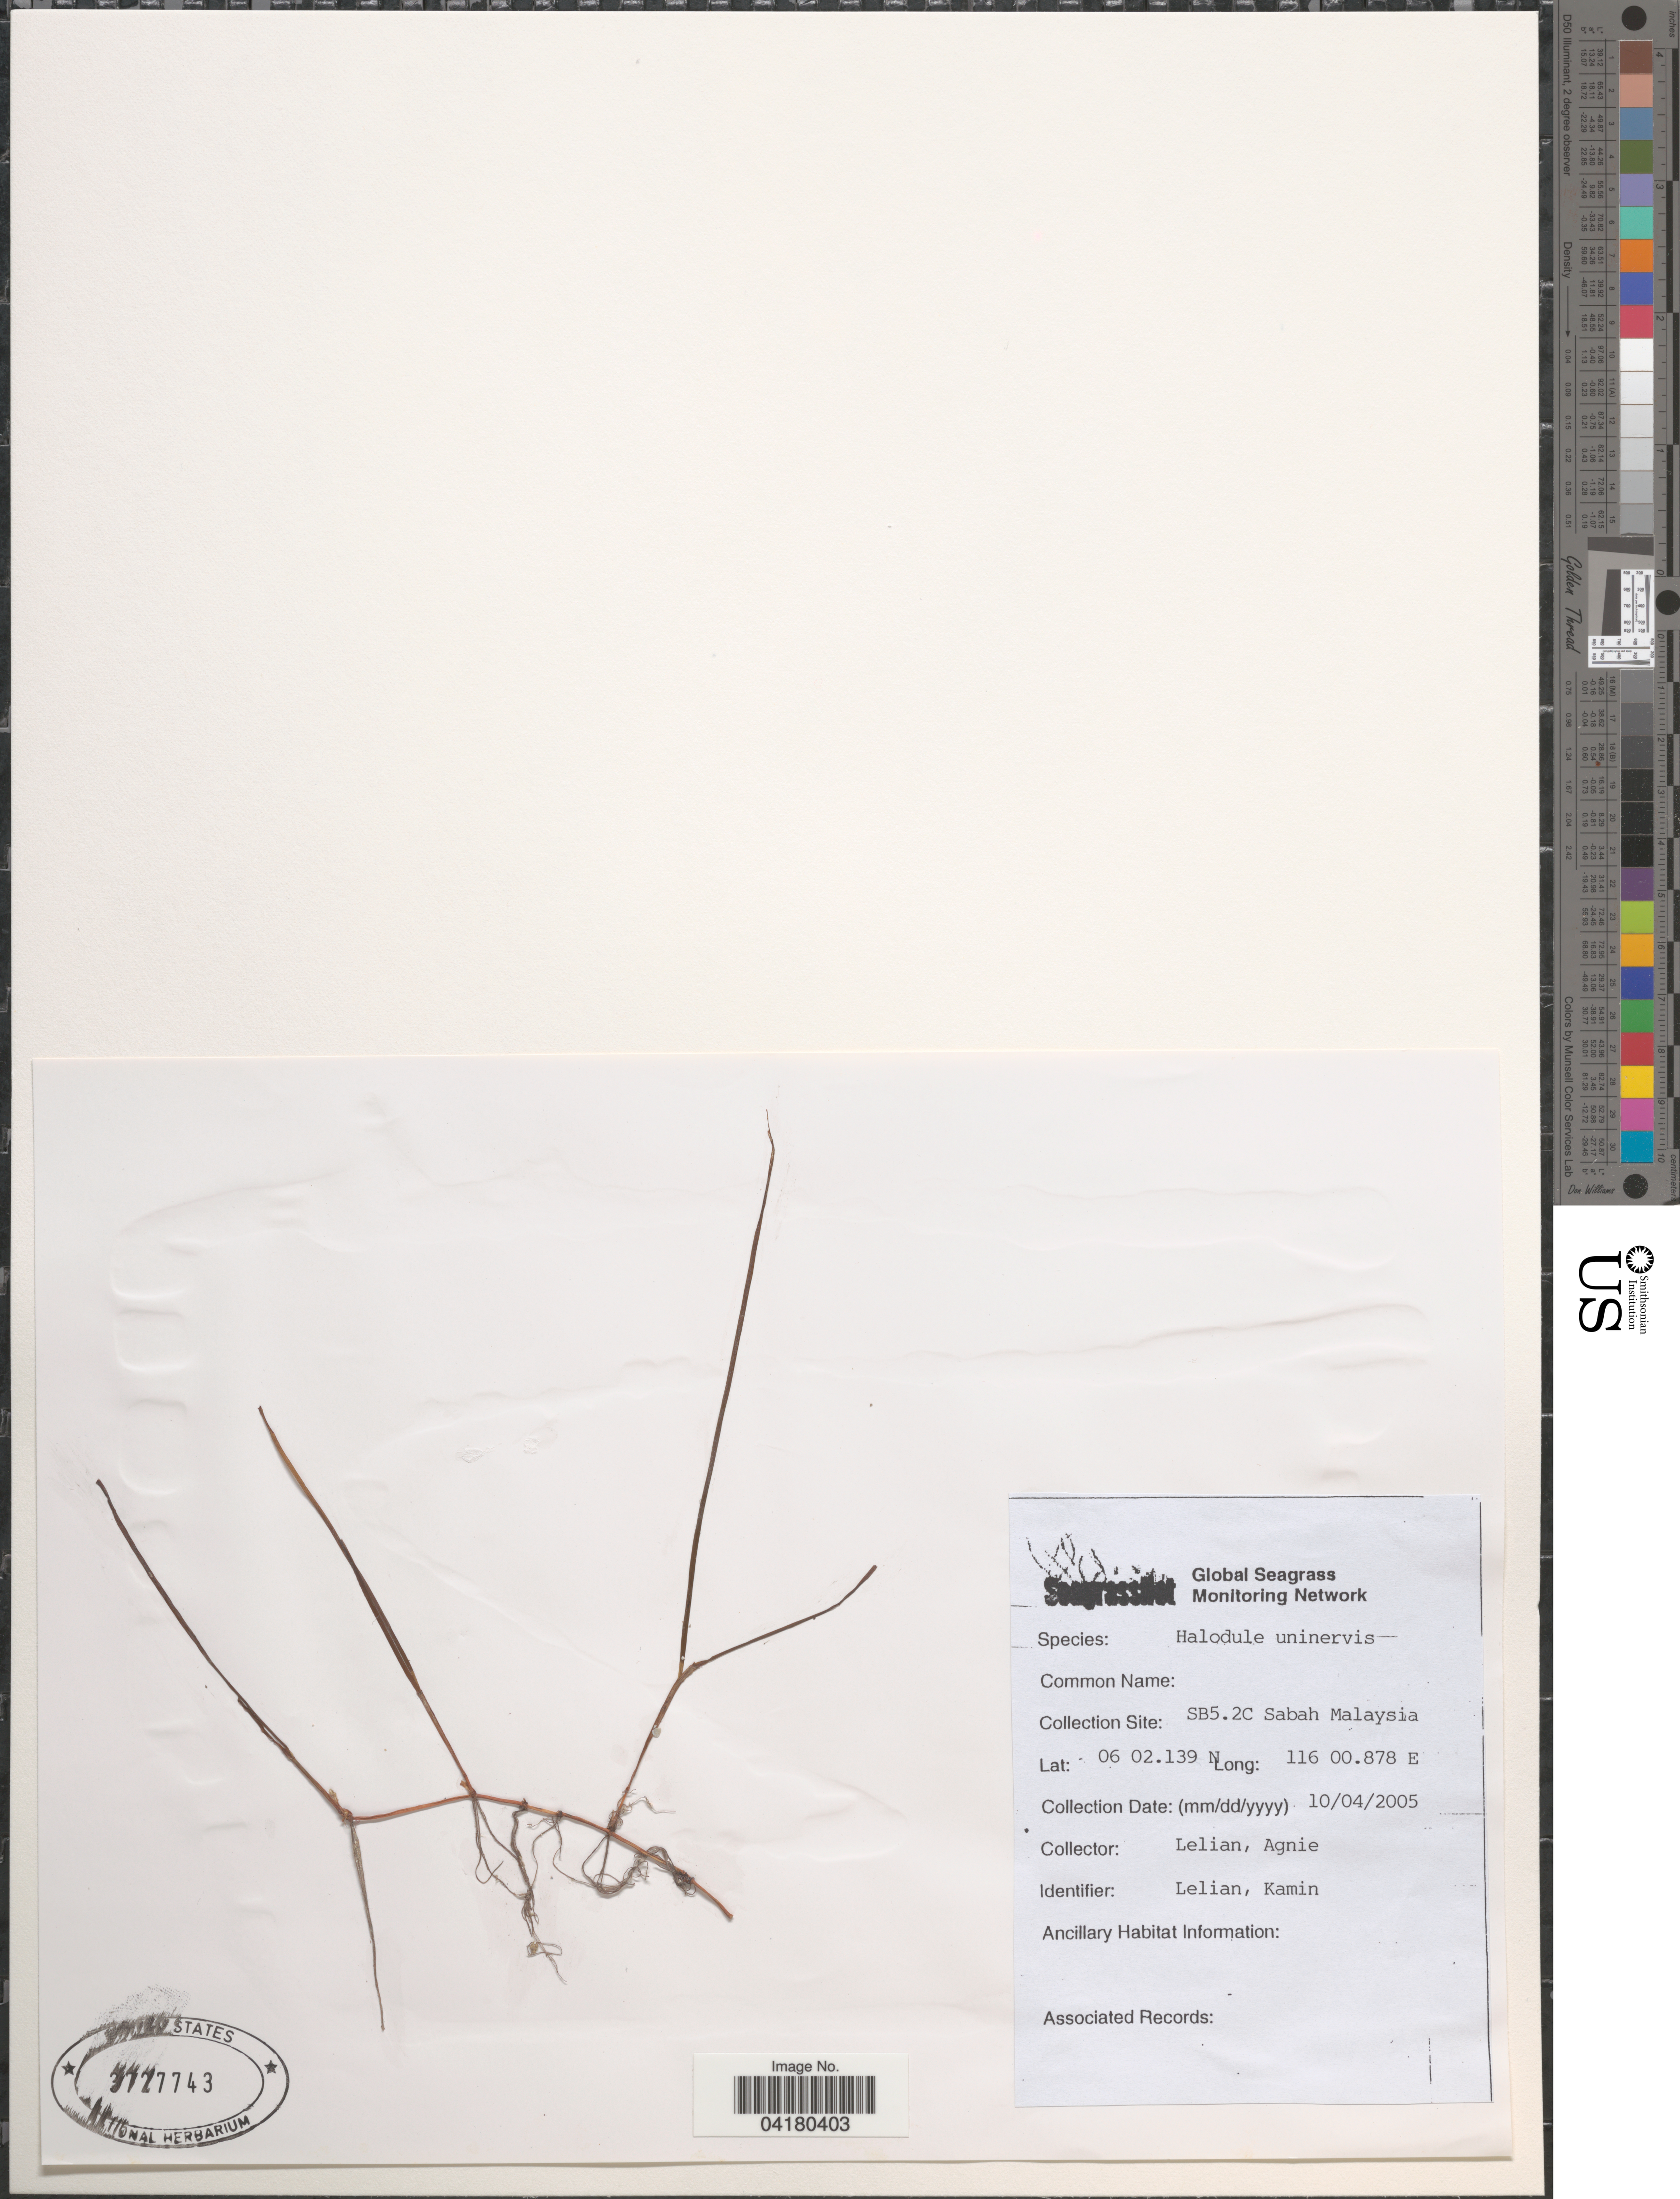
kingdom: Plantae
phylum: Tracheophyta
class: Liliopsida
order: Alismatales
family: Cymodoceaceae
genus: Halodule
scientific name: Halodule uninervis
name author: (Forssk.) Asch.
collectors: Lelian & Agnie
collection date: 2005-04-10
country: Malaysia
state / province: Sabah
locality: Collection Site: SB5.2C.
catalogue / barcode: US 3727743